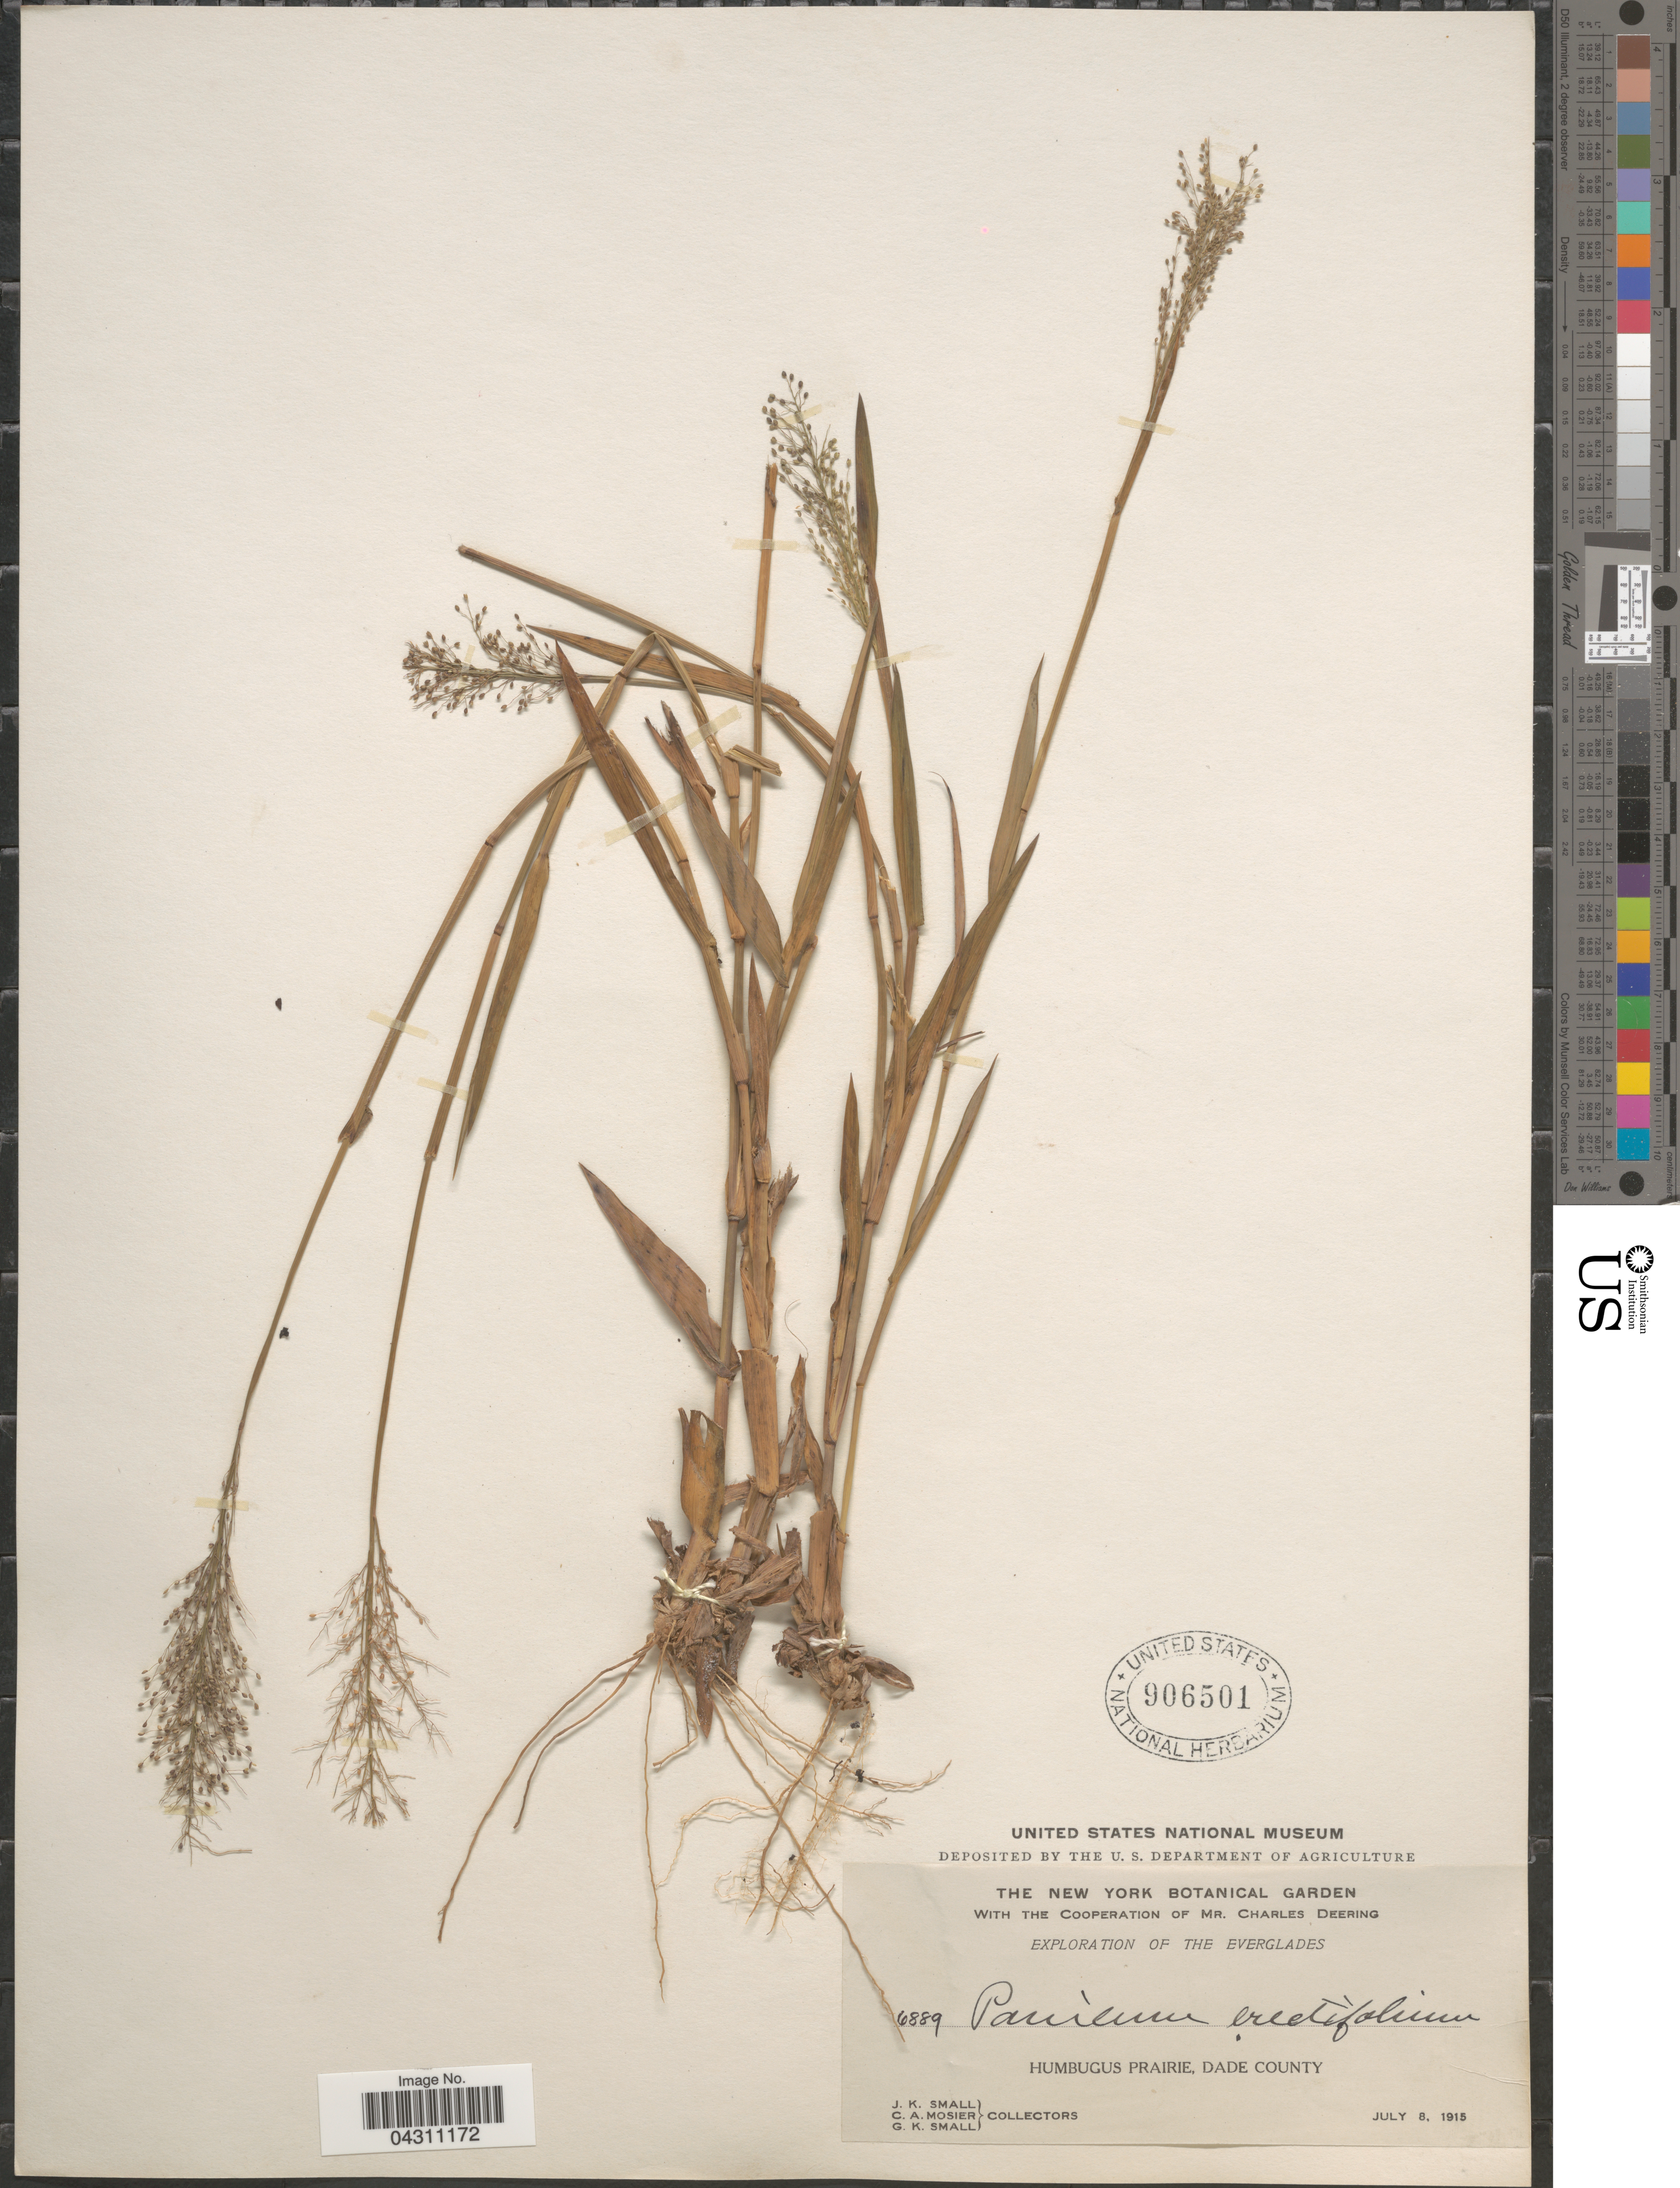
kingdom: Plantae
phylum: Tracheophyta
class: Liliopsida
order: Poales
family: Poaceae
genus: Dichanthelium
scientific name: Dichanthelium sphaerocarpon var. floridanum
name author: (Vasey) Davidse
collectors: J. K. Small, C. A. Mosier & G. K. Small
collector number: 6889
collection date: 1915-07-08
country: United States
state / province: Florida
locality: Exploration of the Everglades. Humbugus Prairie, Dade County.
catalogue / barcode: US 906501